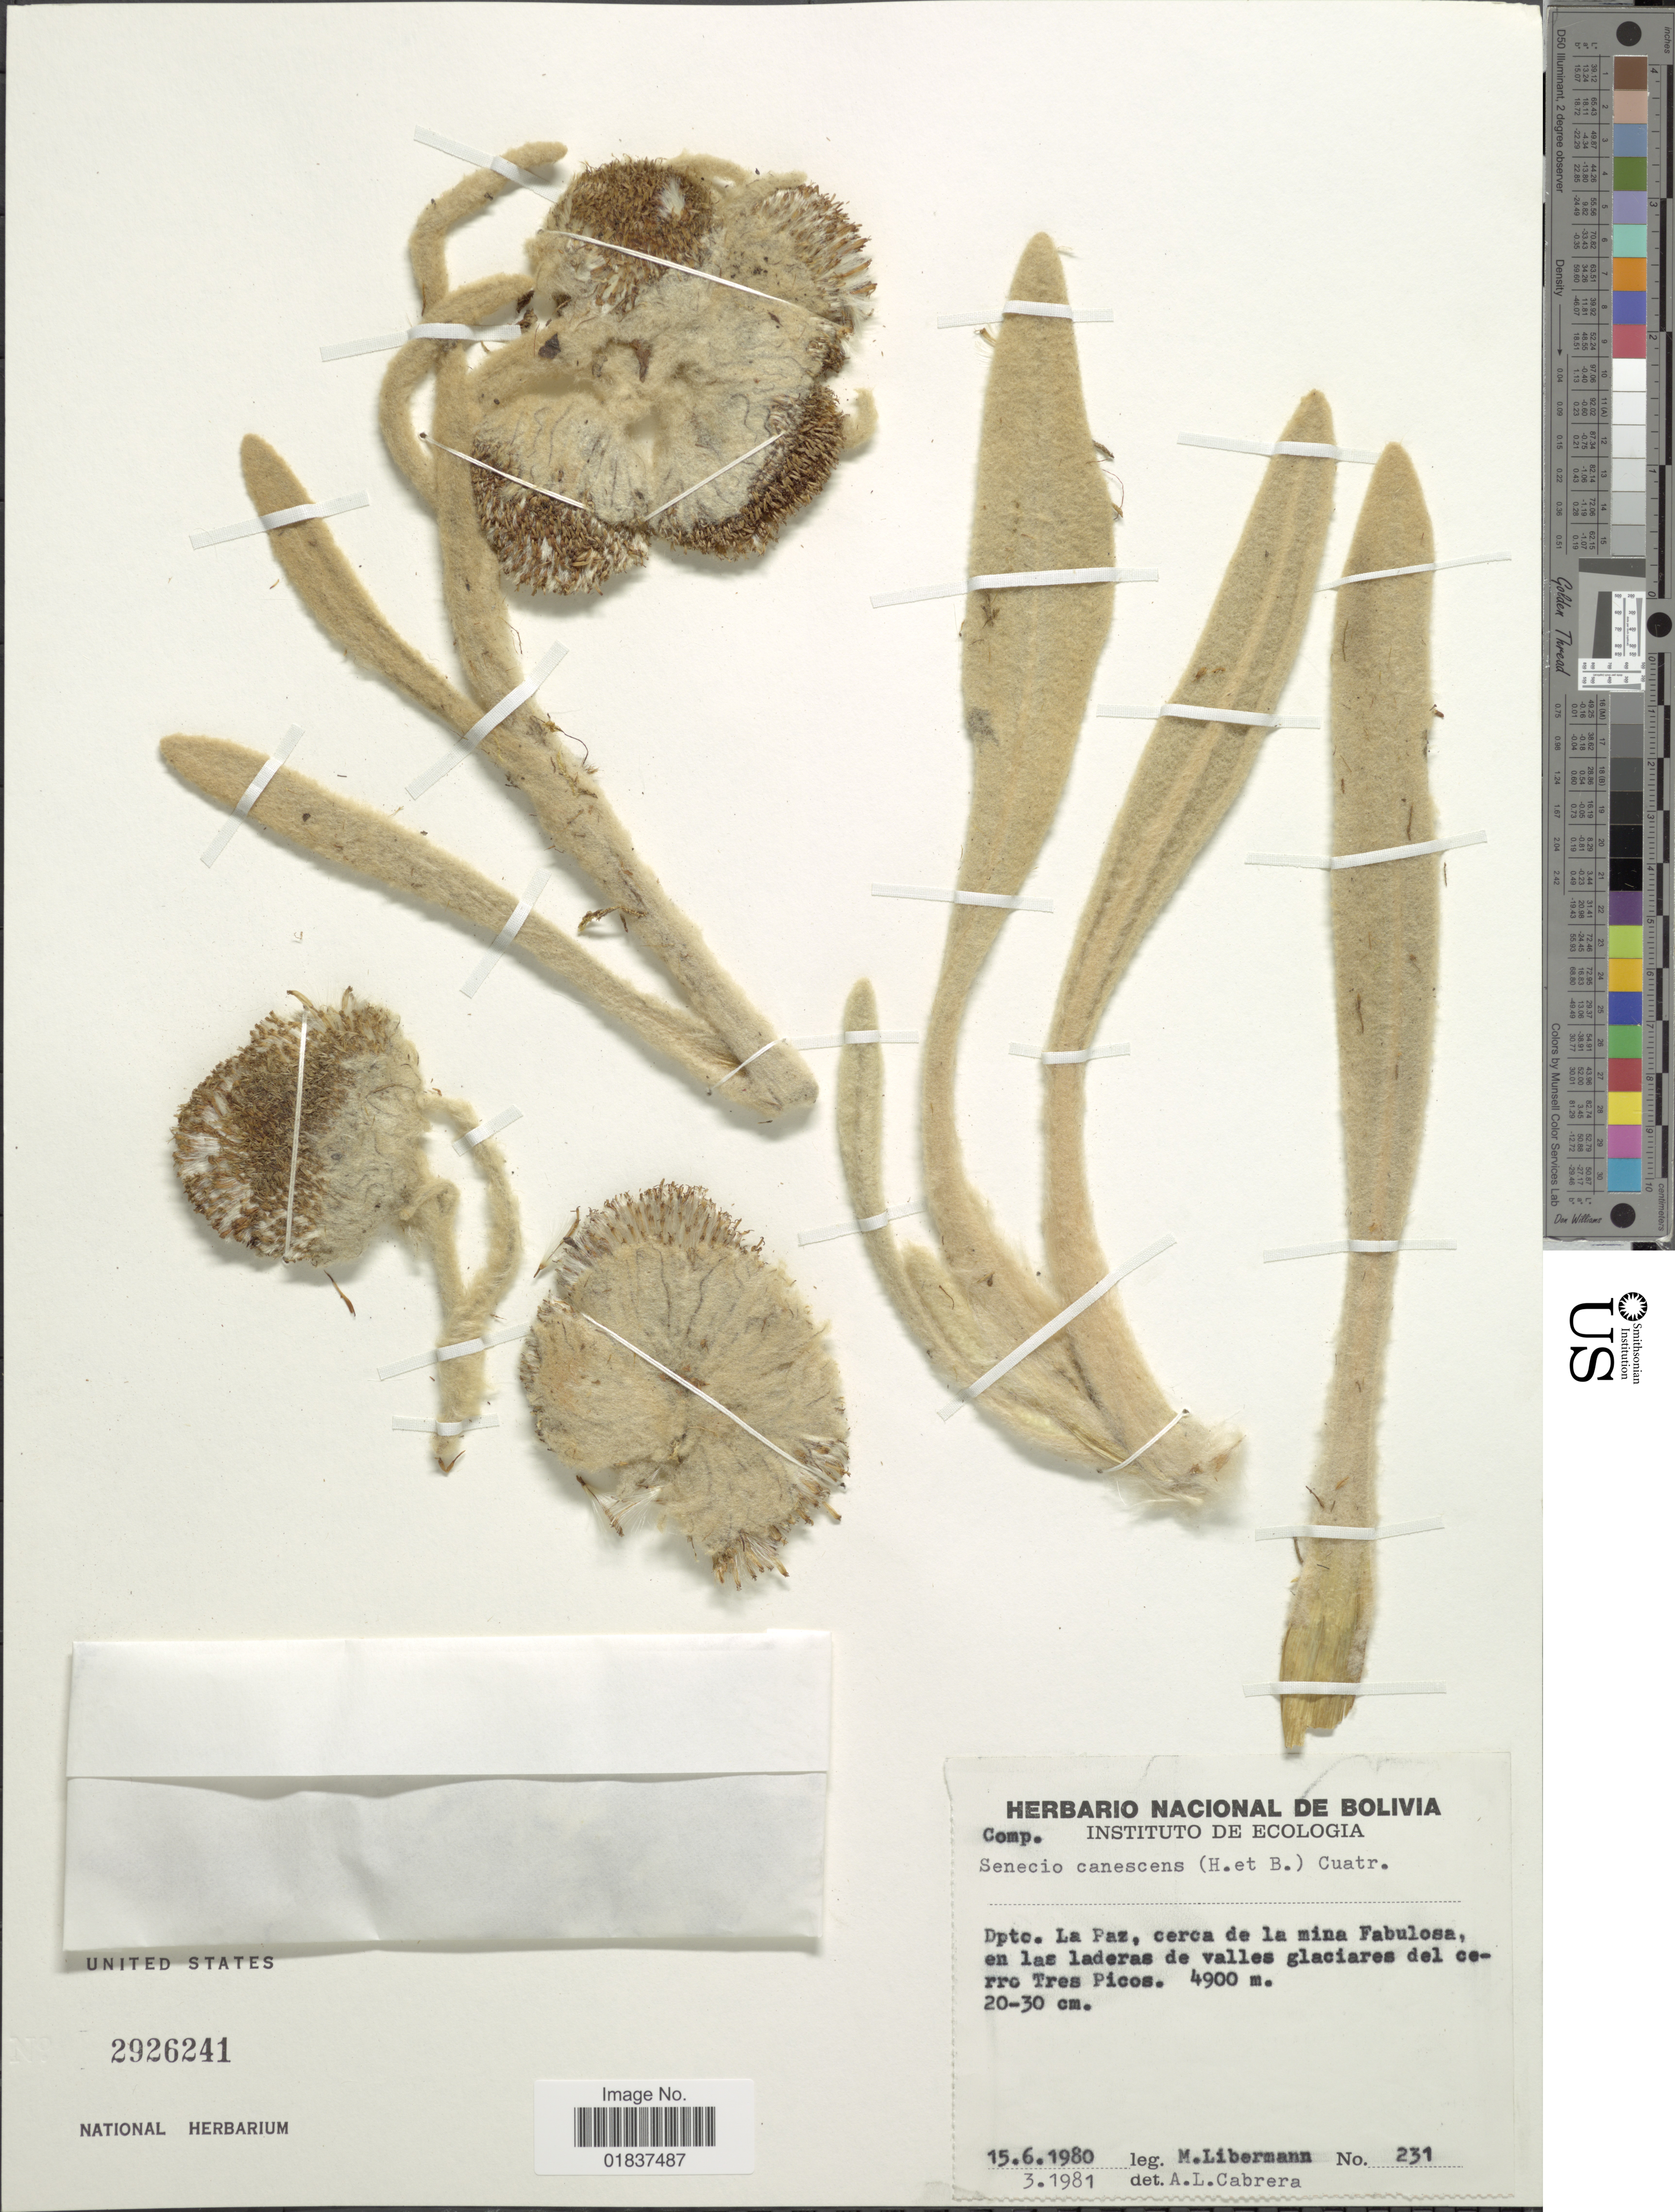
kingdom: Plantae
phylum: Tracheophyta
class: Magnoliopsida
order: Asterales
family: Asteraceae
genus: Senecio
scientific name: Senecio canescens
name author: (Bonpl.) Cuatrec.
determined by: Salomon, Luciana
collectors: M. Liberman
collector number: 231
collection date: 1980-06-15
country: Bolivia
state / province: La Paz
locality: Dpto. La Paz, cerca de la mina Fabulosa an las laderas de valles glaciares del cerro Tres Picos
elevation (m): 4900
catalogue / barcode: US 2926241